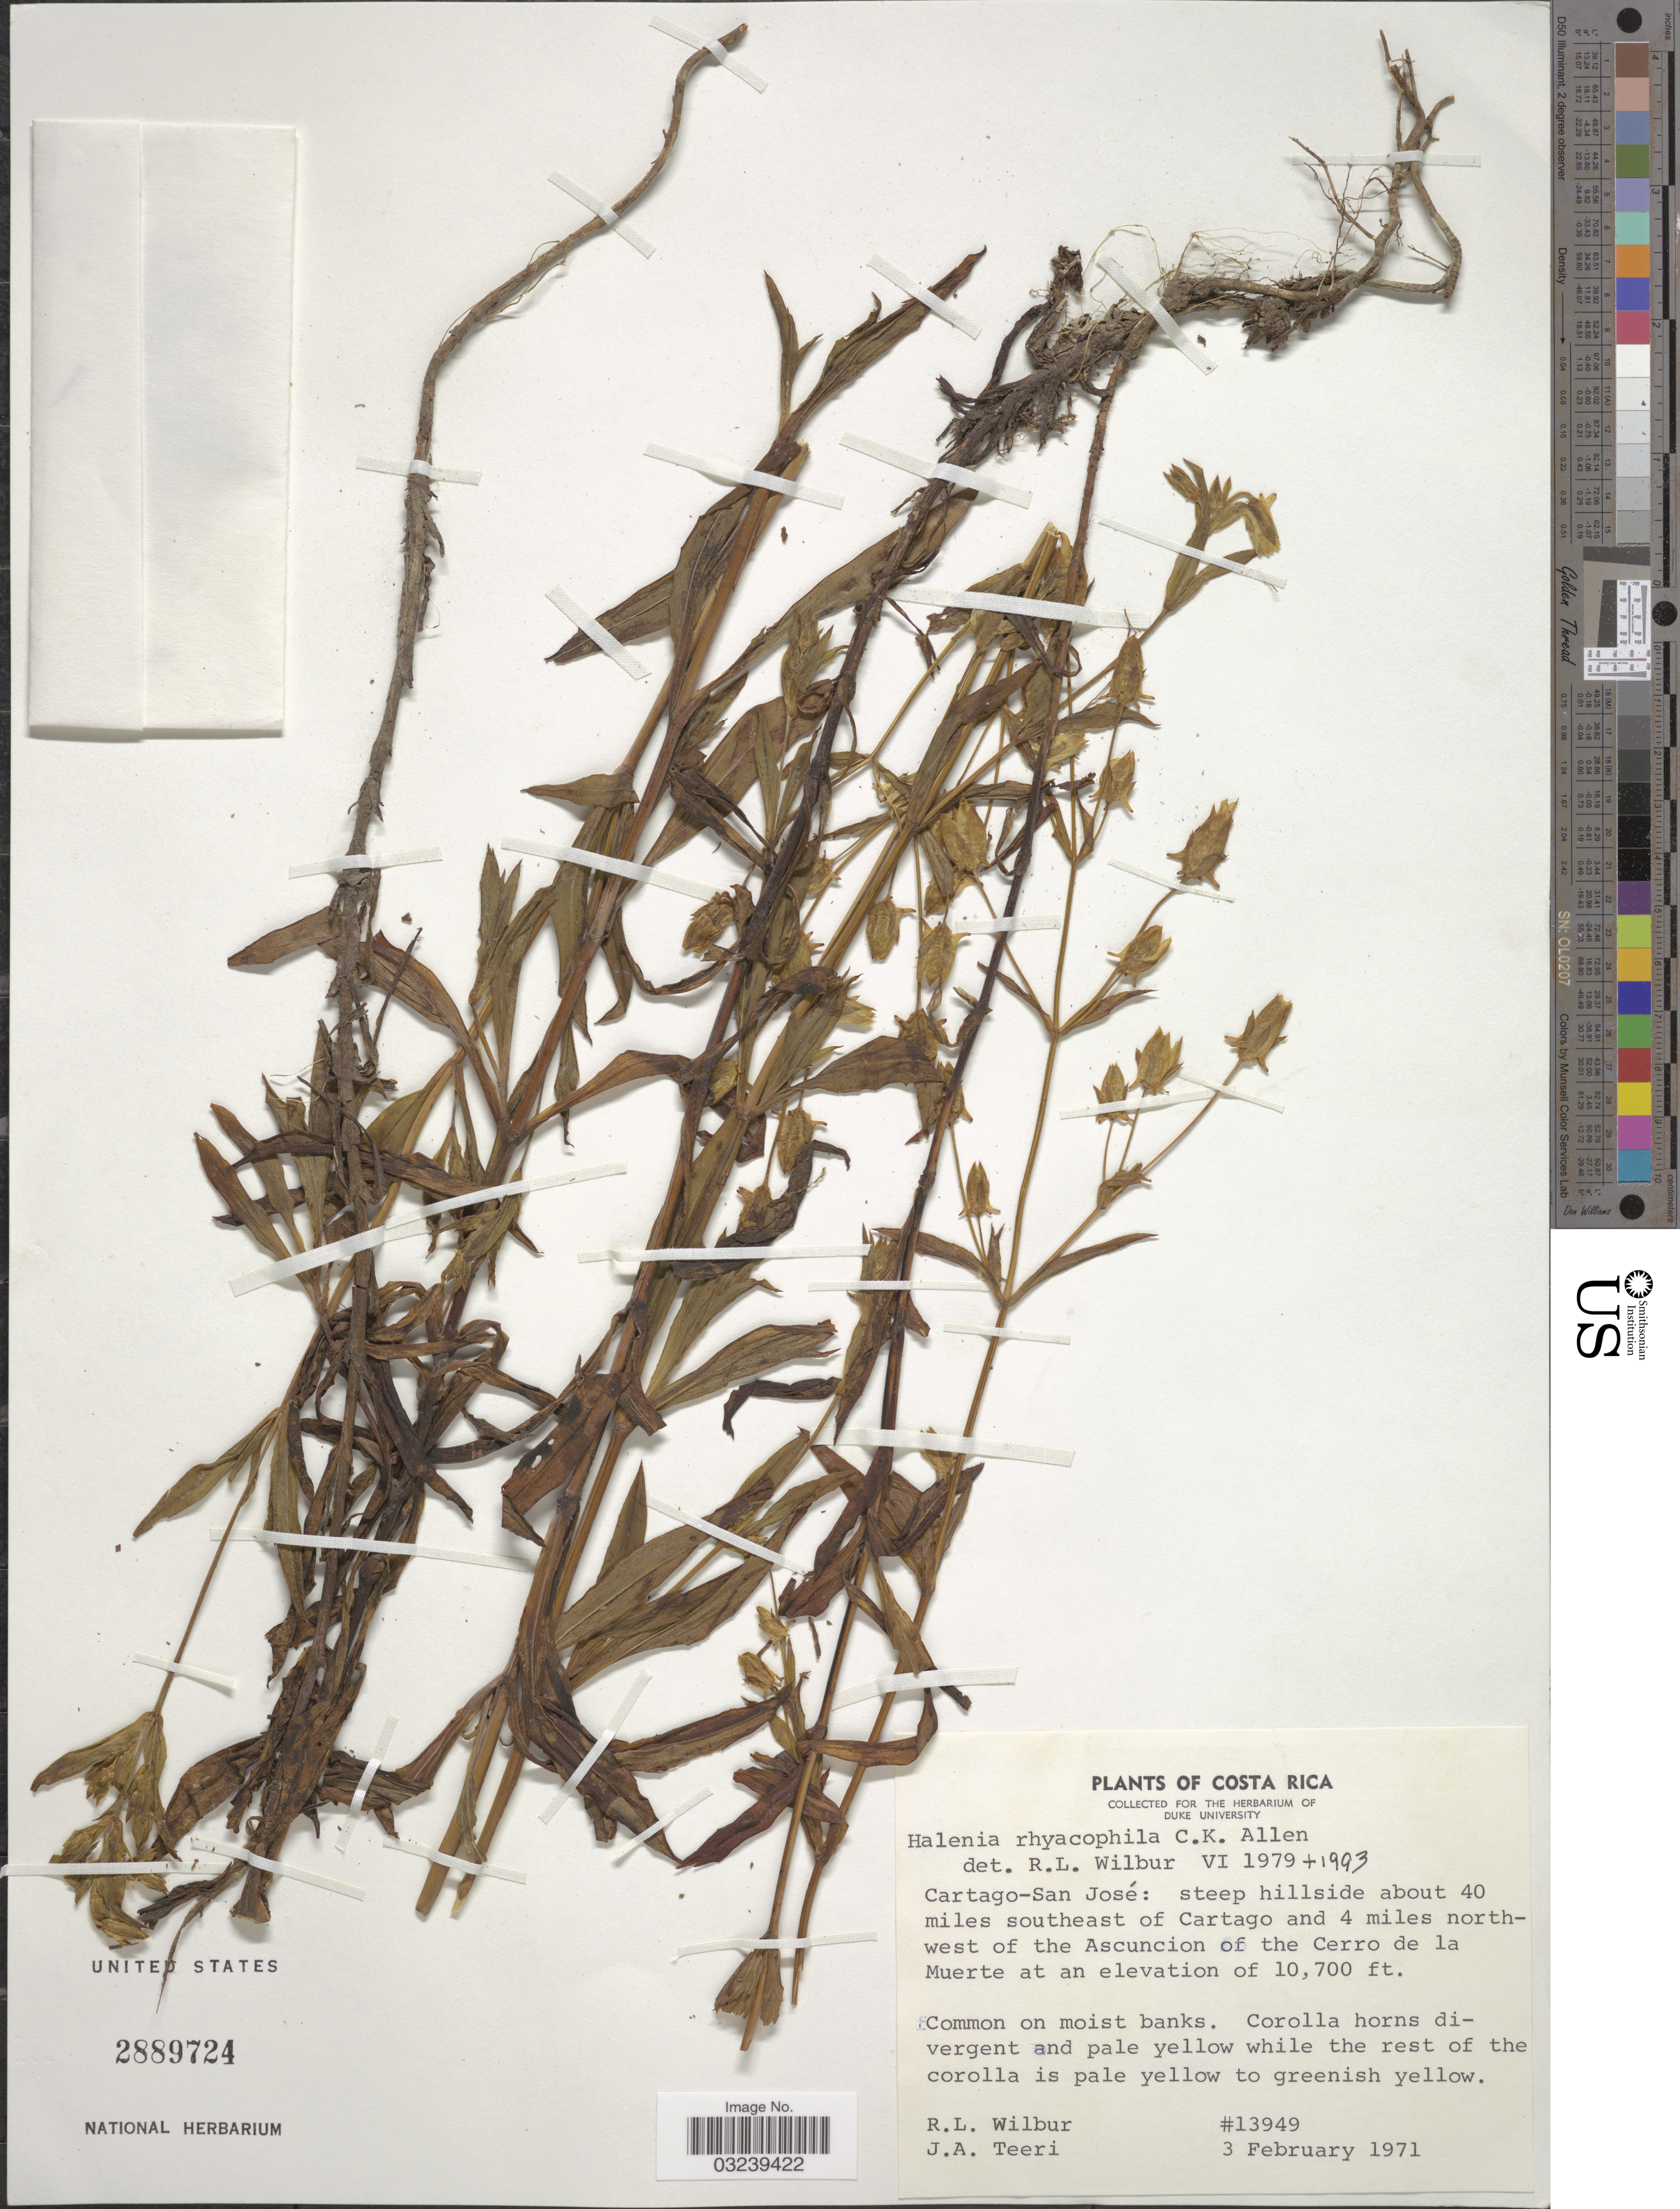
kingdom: Plantae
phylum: Tracheophyta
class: Magnoliopsida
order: Gentianales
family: Gentianaceae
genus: Halenia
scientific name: Halenia rhyacophila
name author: C.K. Allen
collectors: R. L. Wilbur & J. Teeri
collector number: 13949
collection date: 1971-02-03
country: Costa Rica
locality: Cartago-San José: steep hillside about 40 miles southeast of Cartago and 4 miles northwest of the Ascuncion of the Cerro de la Muerte.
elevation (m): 3261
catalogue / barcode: US 2889724